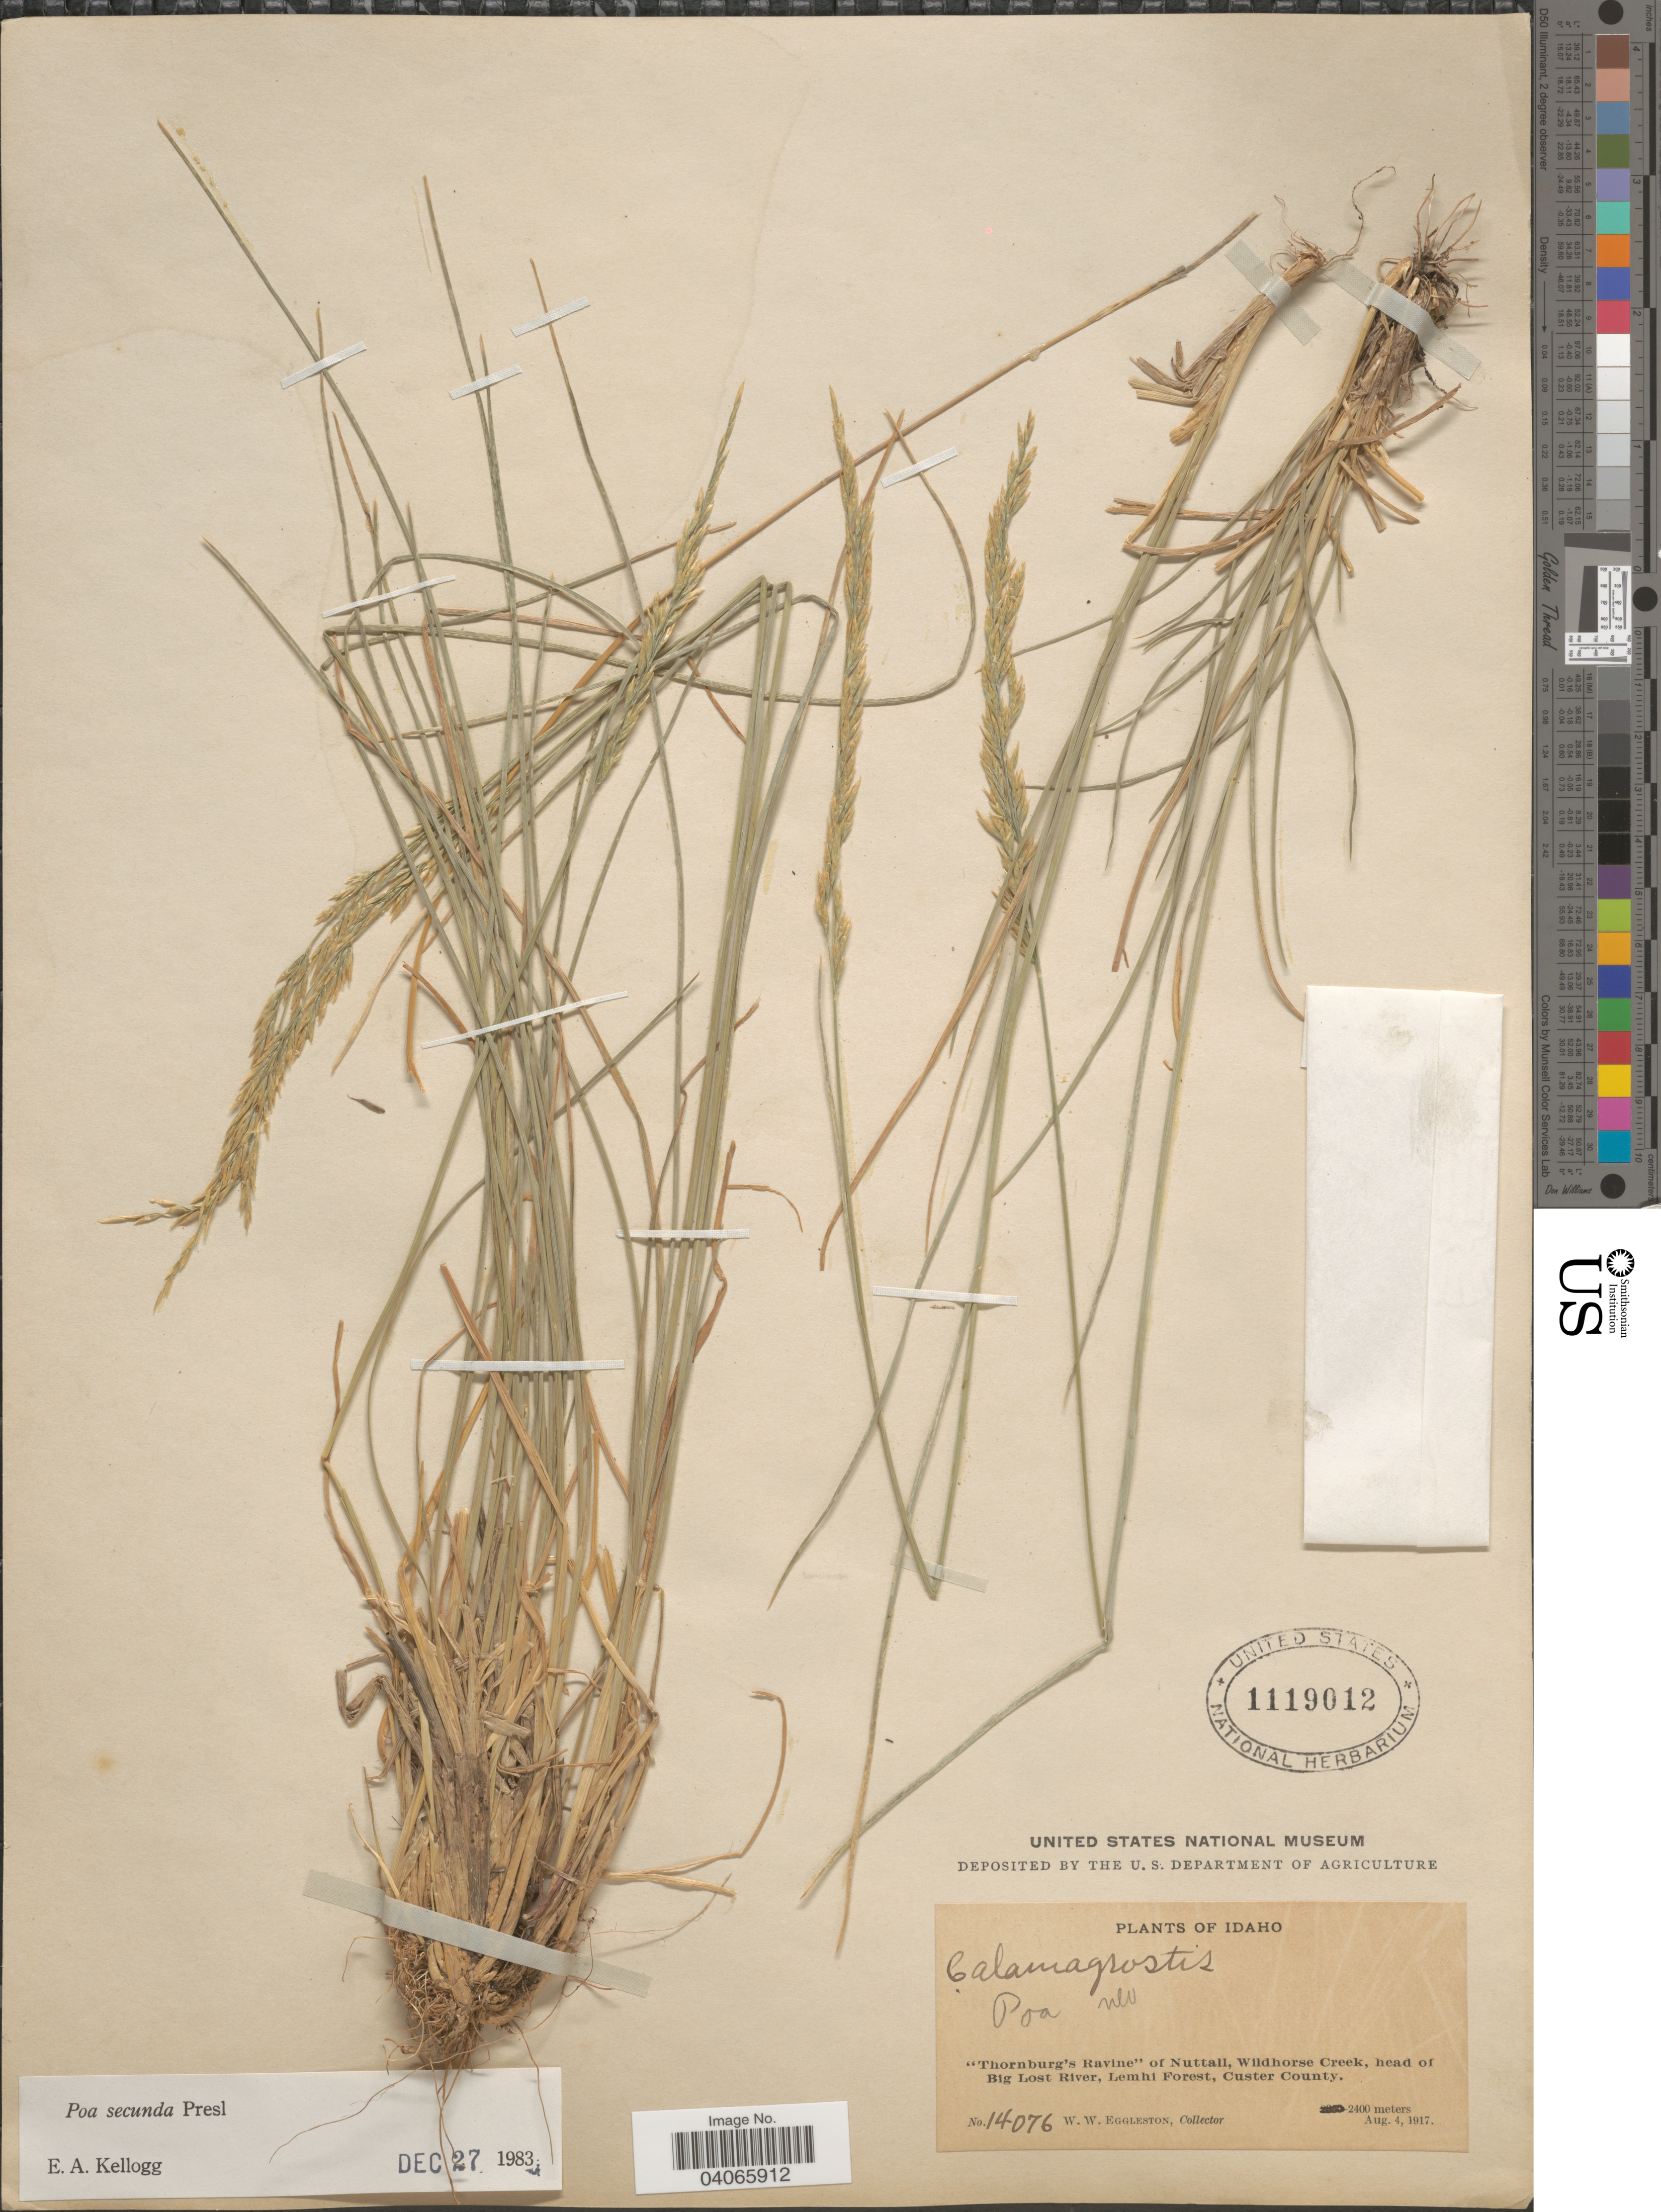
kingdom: Plantae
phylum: Tracheophyta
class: Liliopsida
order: Poales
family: Poaceae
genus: Poa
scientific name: Poa secunda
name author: J. Presl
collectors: W. W. Eggleston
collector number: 14076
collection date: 1917-08-04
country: United States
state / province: Idaho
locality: Thornburg's Ravine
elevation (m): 2400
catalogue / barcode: US 1119012